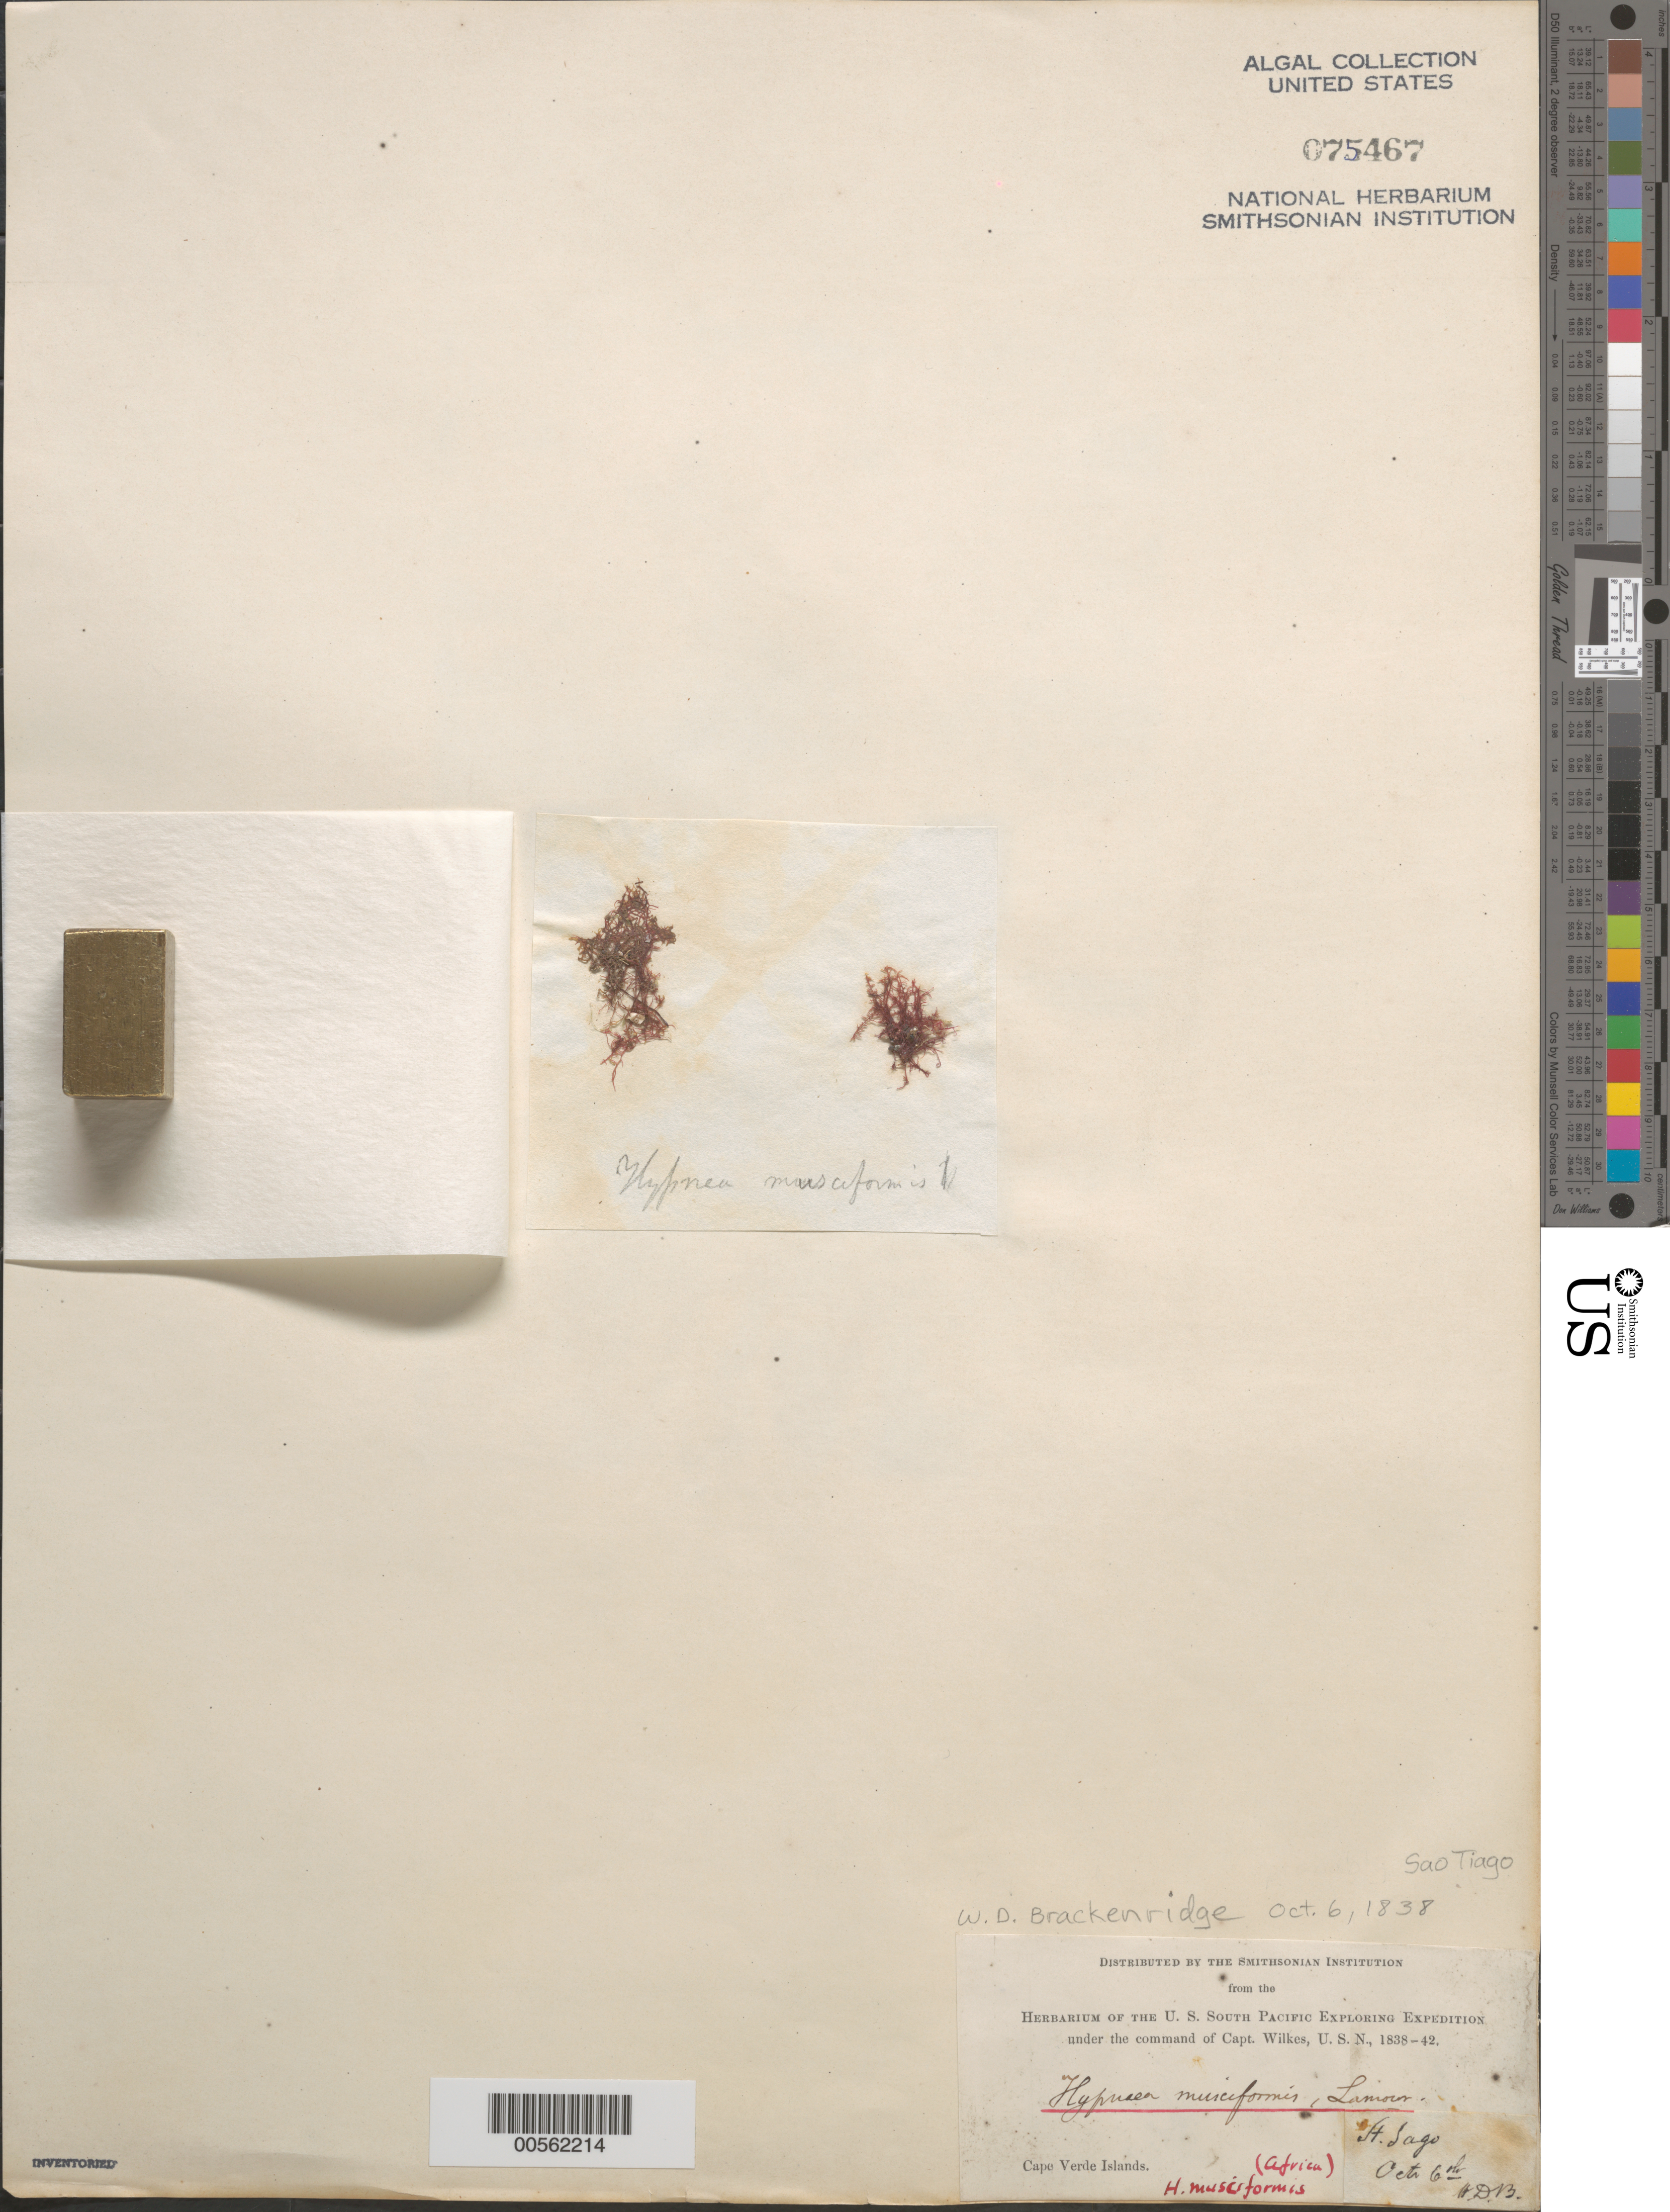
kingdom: Plantae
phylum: Rhodophyta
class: Florideophyceae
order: Gigartinales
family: Cystocloniaceae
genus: Hypnea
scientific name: Hypnea musciformis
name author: (Wulfen) J.V.Lamouroux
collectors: W. D. Brackenridge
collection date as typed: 06 Oct 1838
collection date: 1838-10-06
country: Cape Verde Islands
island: Santiago (Sao Tiago)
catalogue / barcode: US 75467